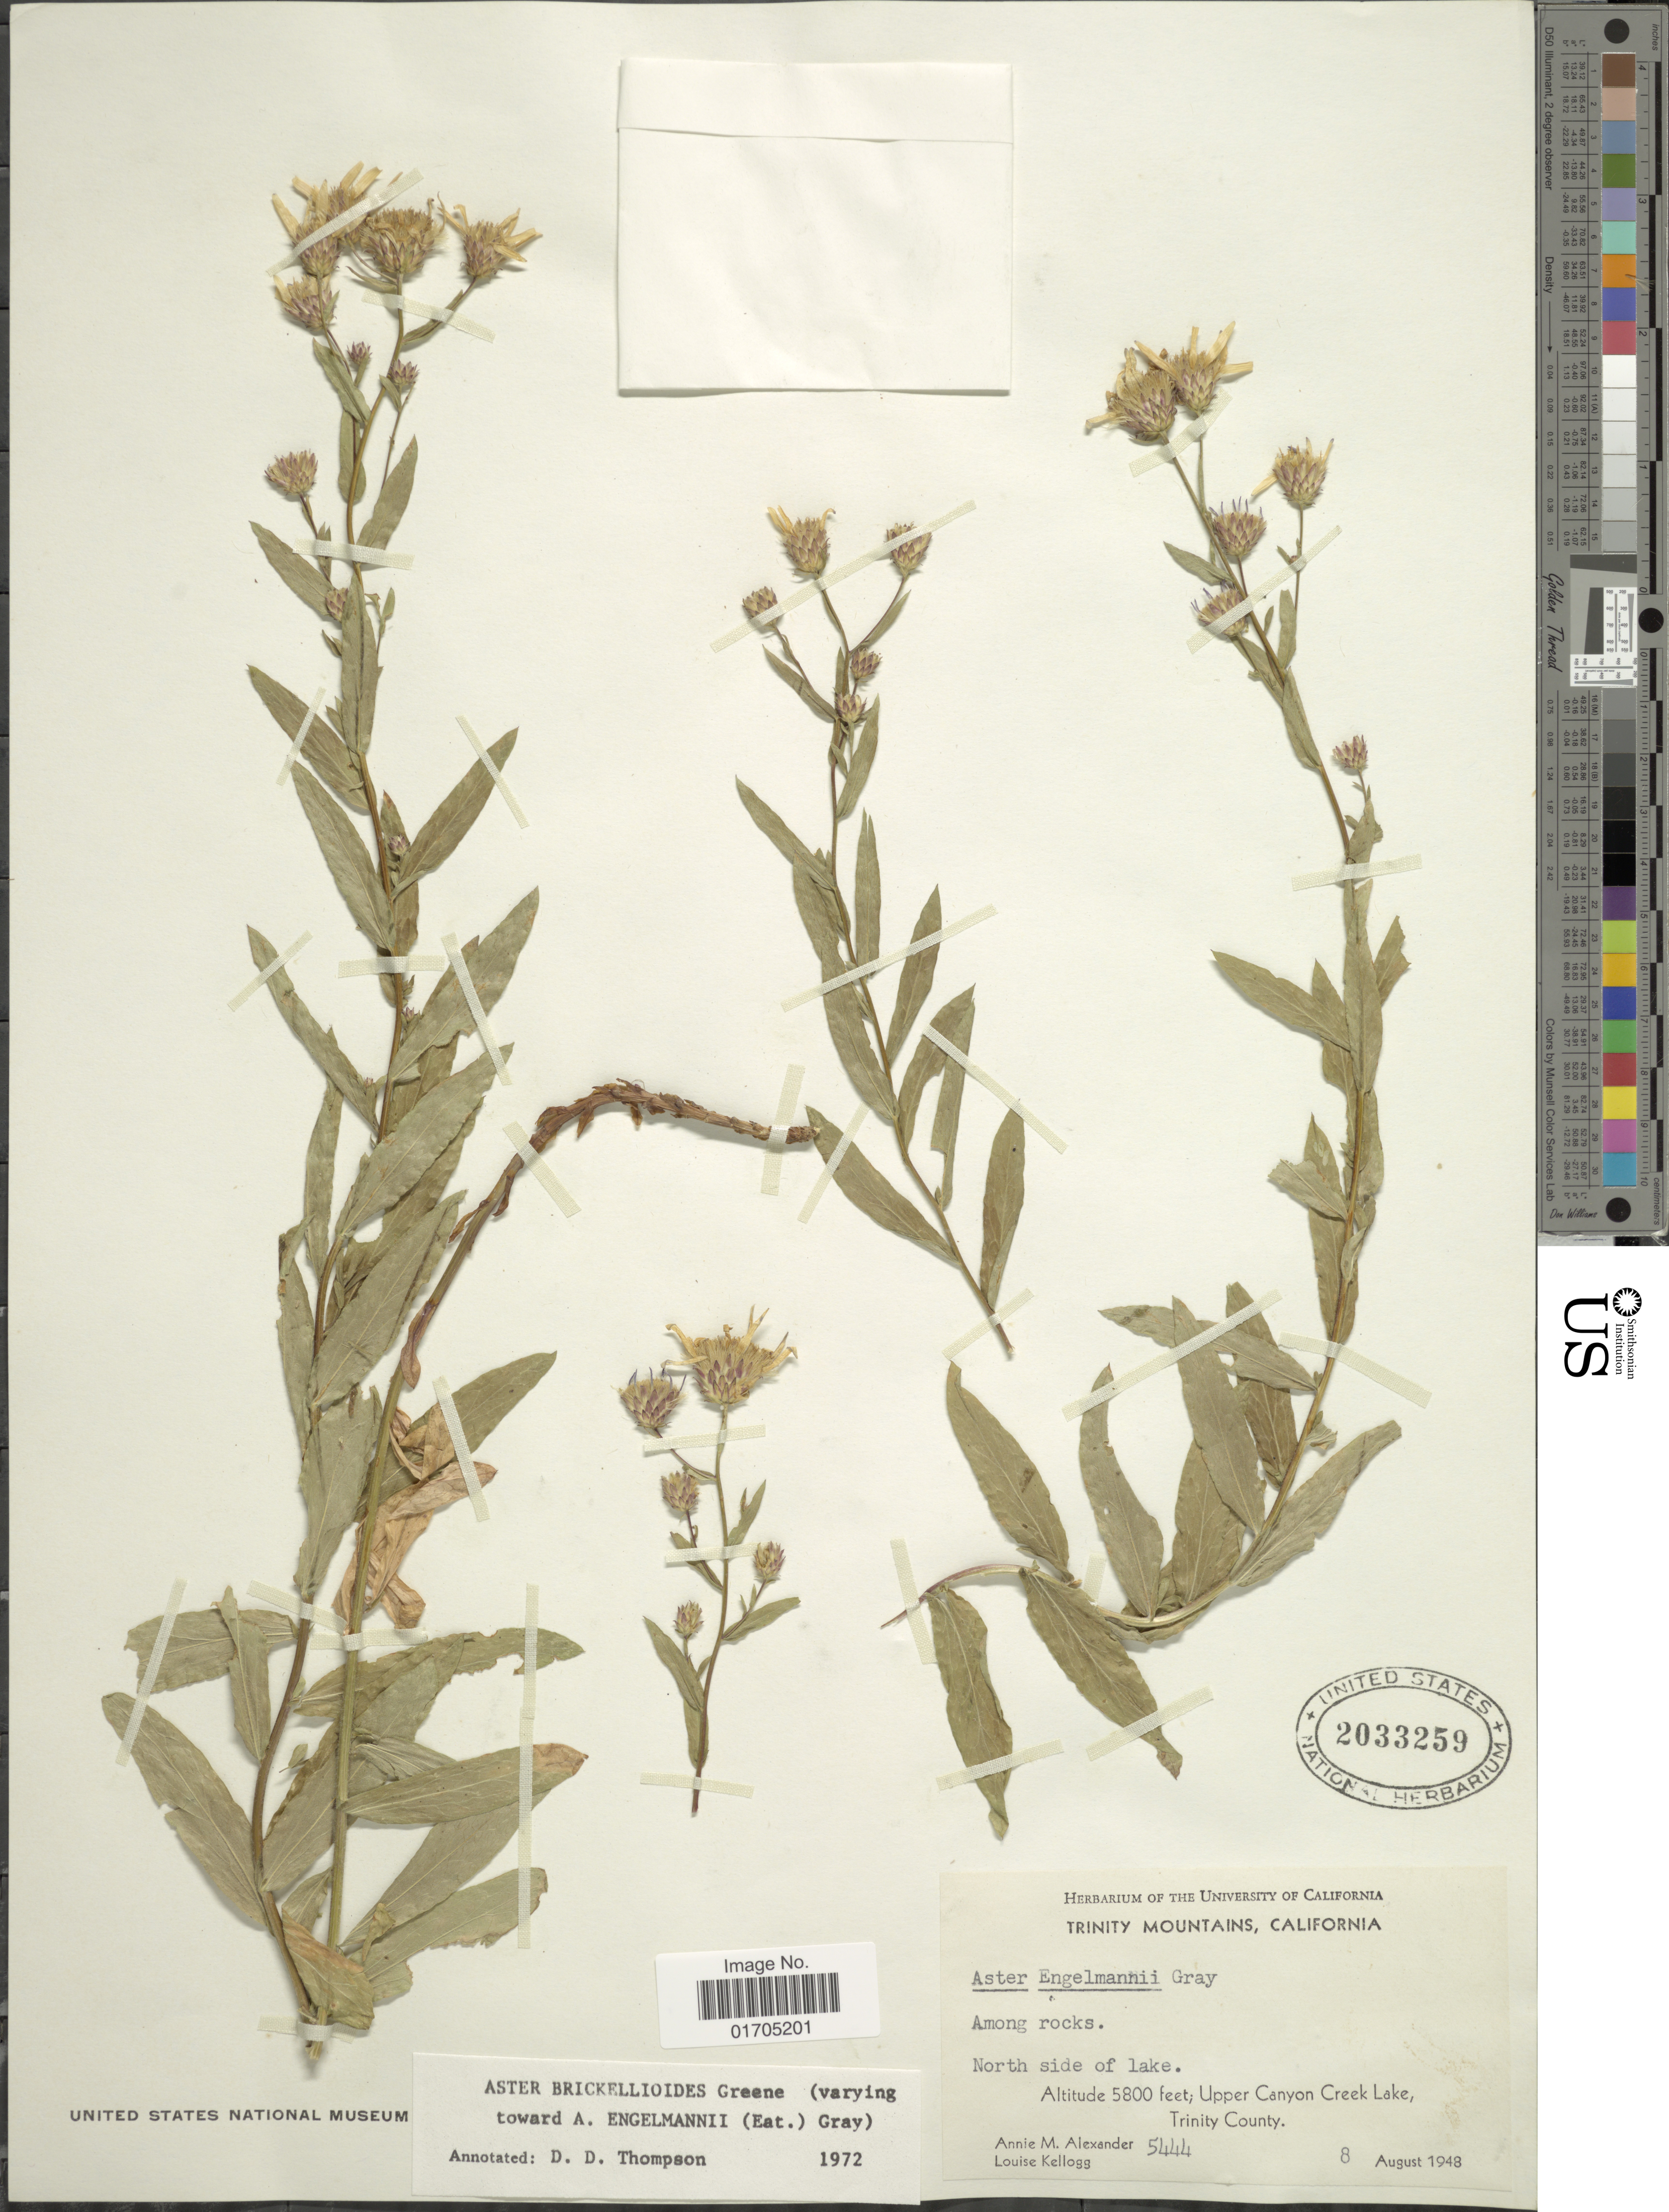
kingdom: Plantae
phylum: Tracheophyta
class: Magnoliopsida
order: Asterales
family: Asteraceae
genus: Eucephalus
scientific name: Eucephalus brickellioides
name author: G.L. Nesom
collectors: A. M. Alexander & L. Kellogg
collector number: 5444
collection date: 1948-08-08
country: United States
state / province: California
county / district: Trinity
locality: Trinity Mountains, North side of lake, Upper Canyon Creek Lake, Trinity County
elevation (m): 1768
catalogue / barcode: US 2033259